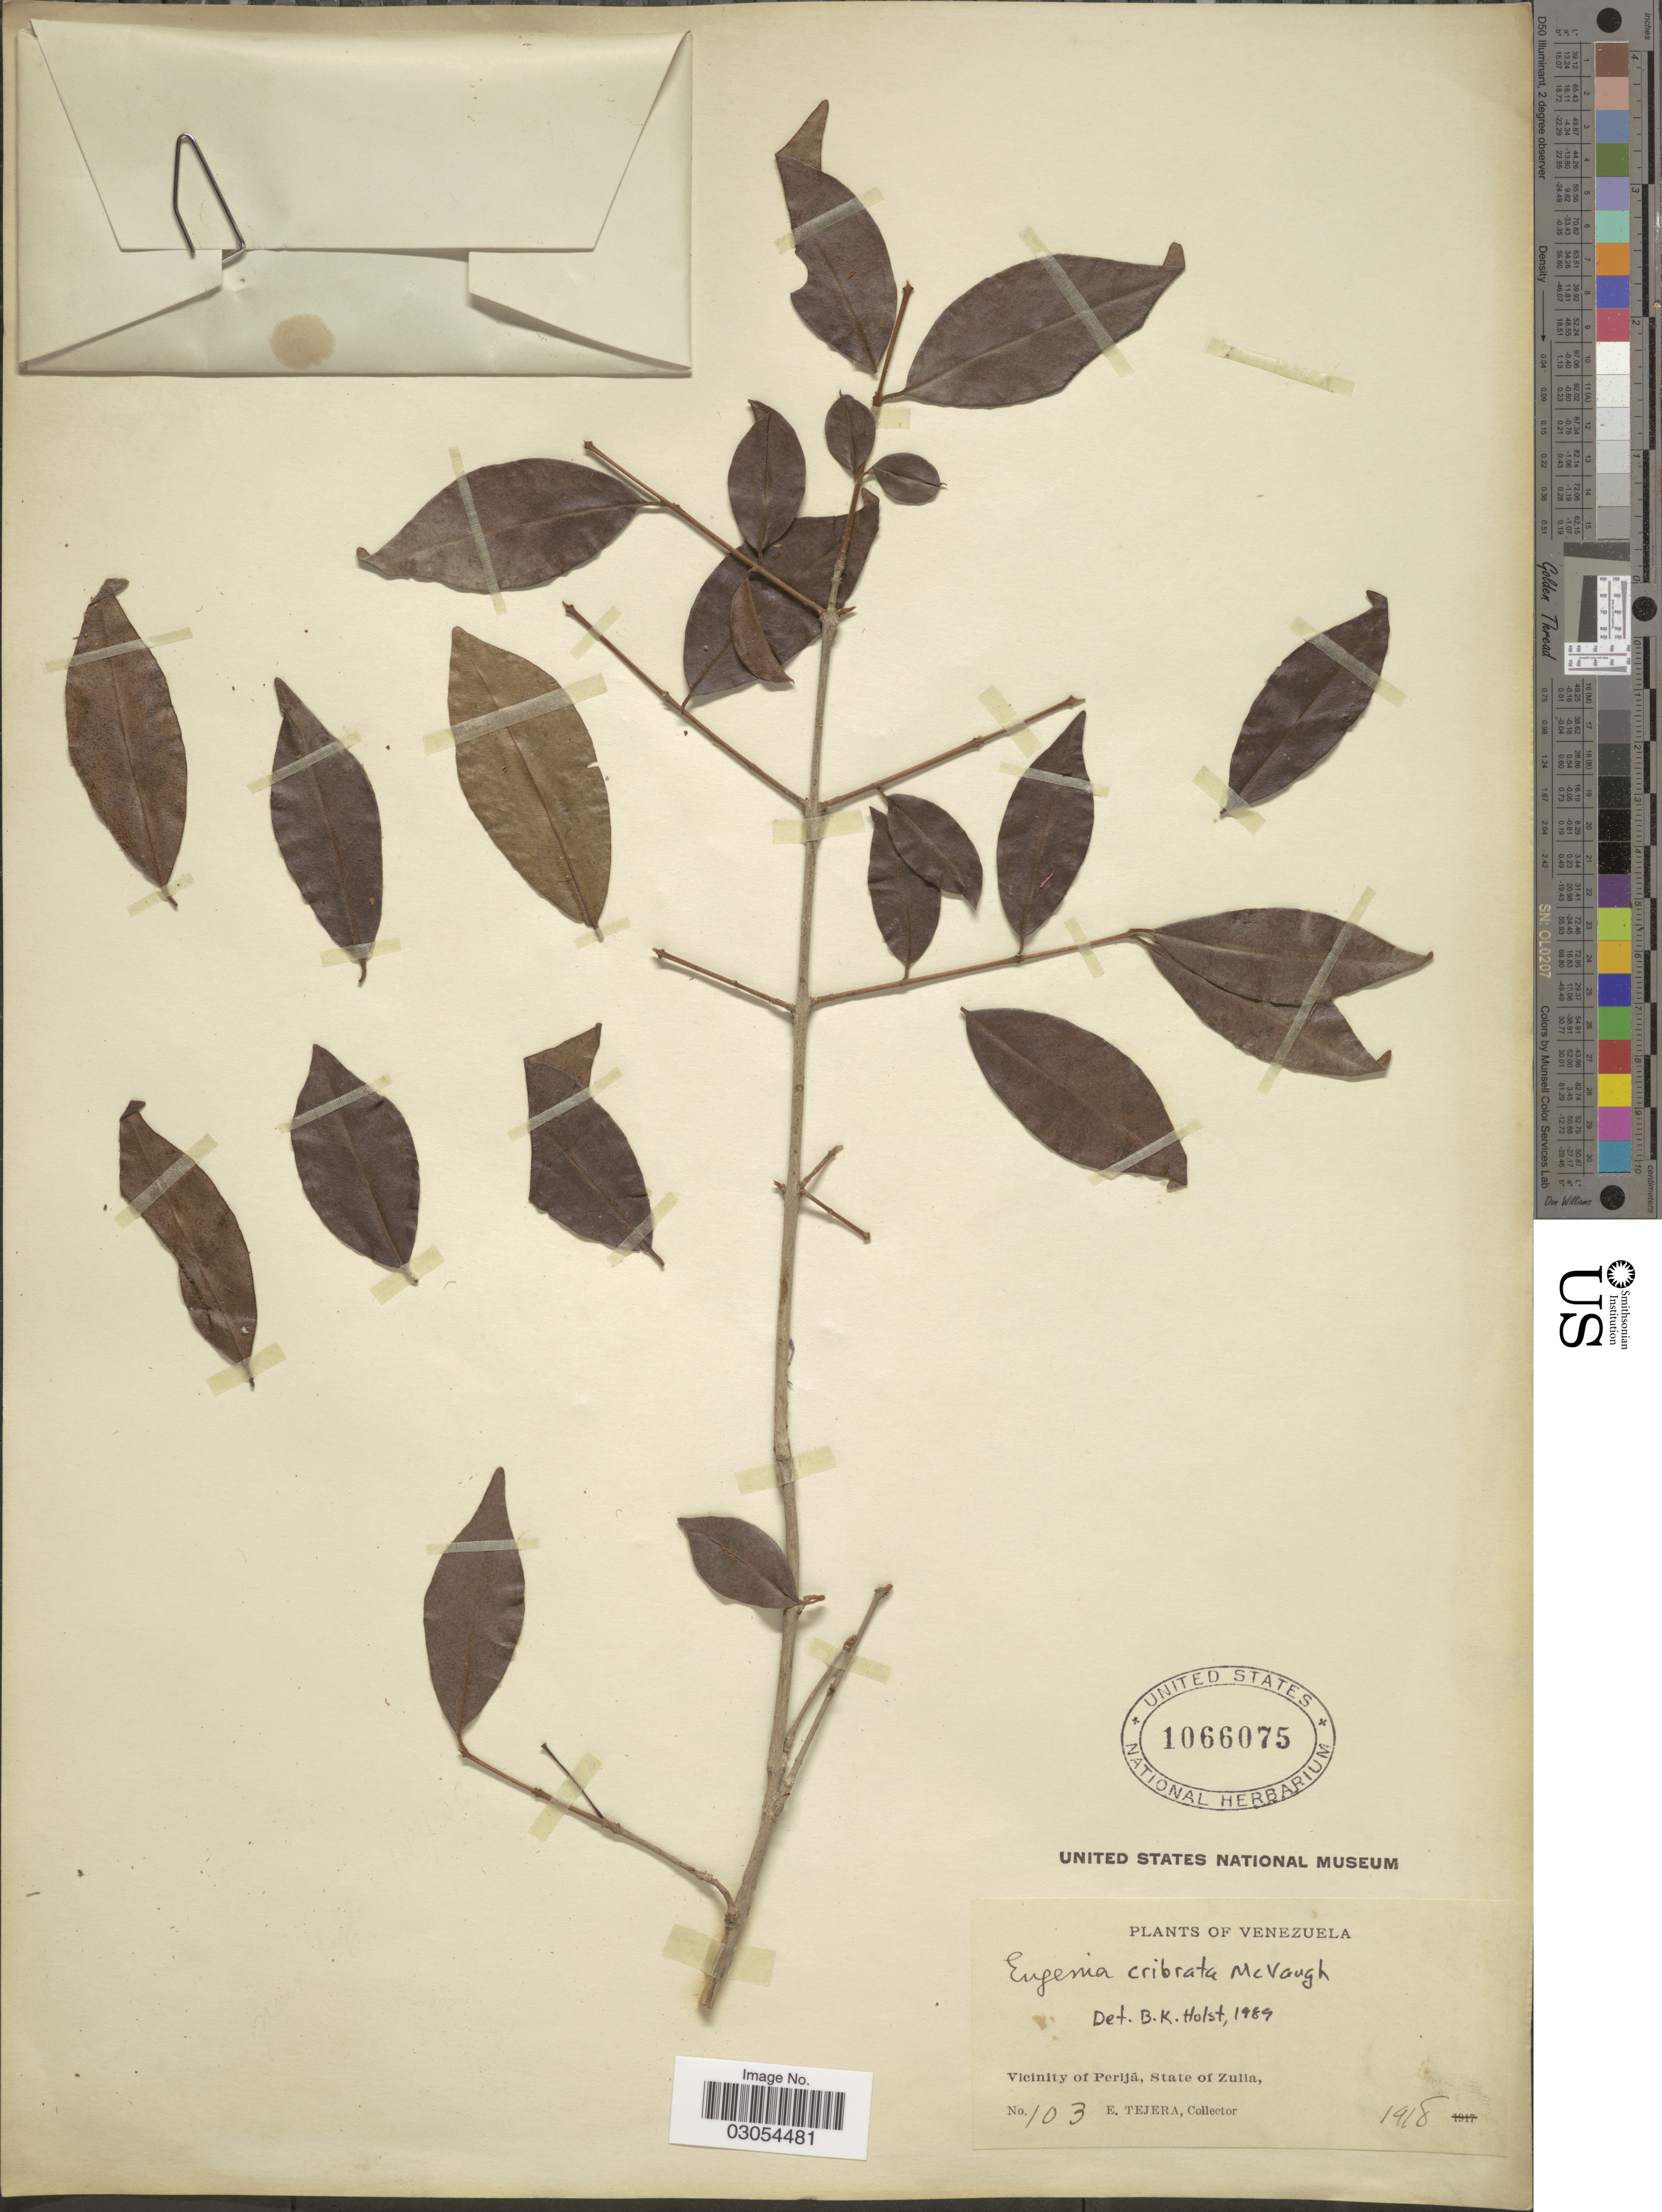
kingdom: Plantae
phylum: Tracheophyta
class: Magnoliopsida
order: Myrtales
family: Myrtaceae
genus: Eugenia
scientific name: Eugenia cribrata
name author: McVaugh in Maguire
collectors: E. Tejera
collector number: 103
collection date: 1918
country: Venezuela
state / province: Zulia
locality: Vicinity of Perijá.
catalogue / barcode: US 1066075